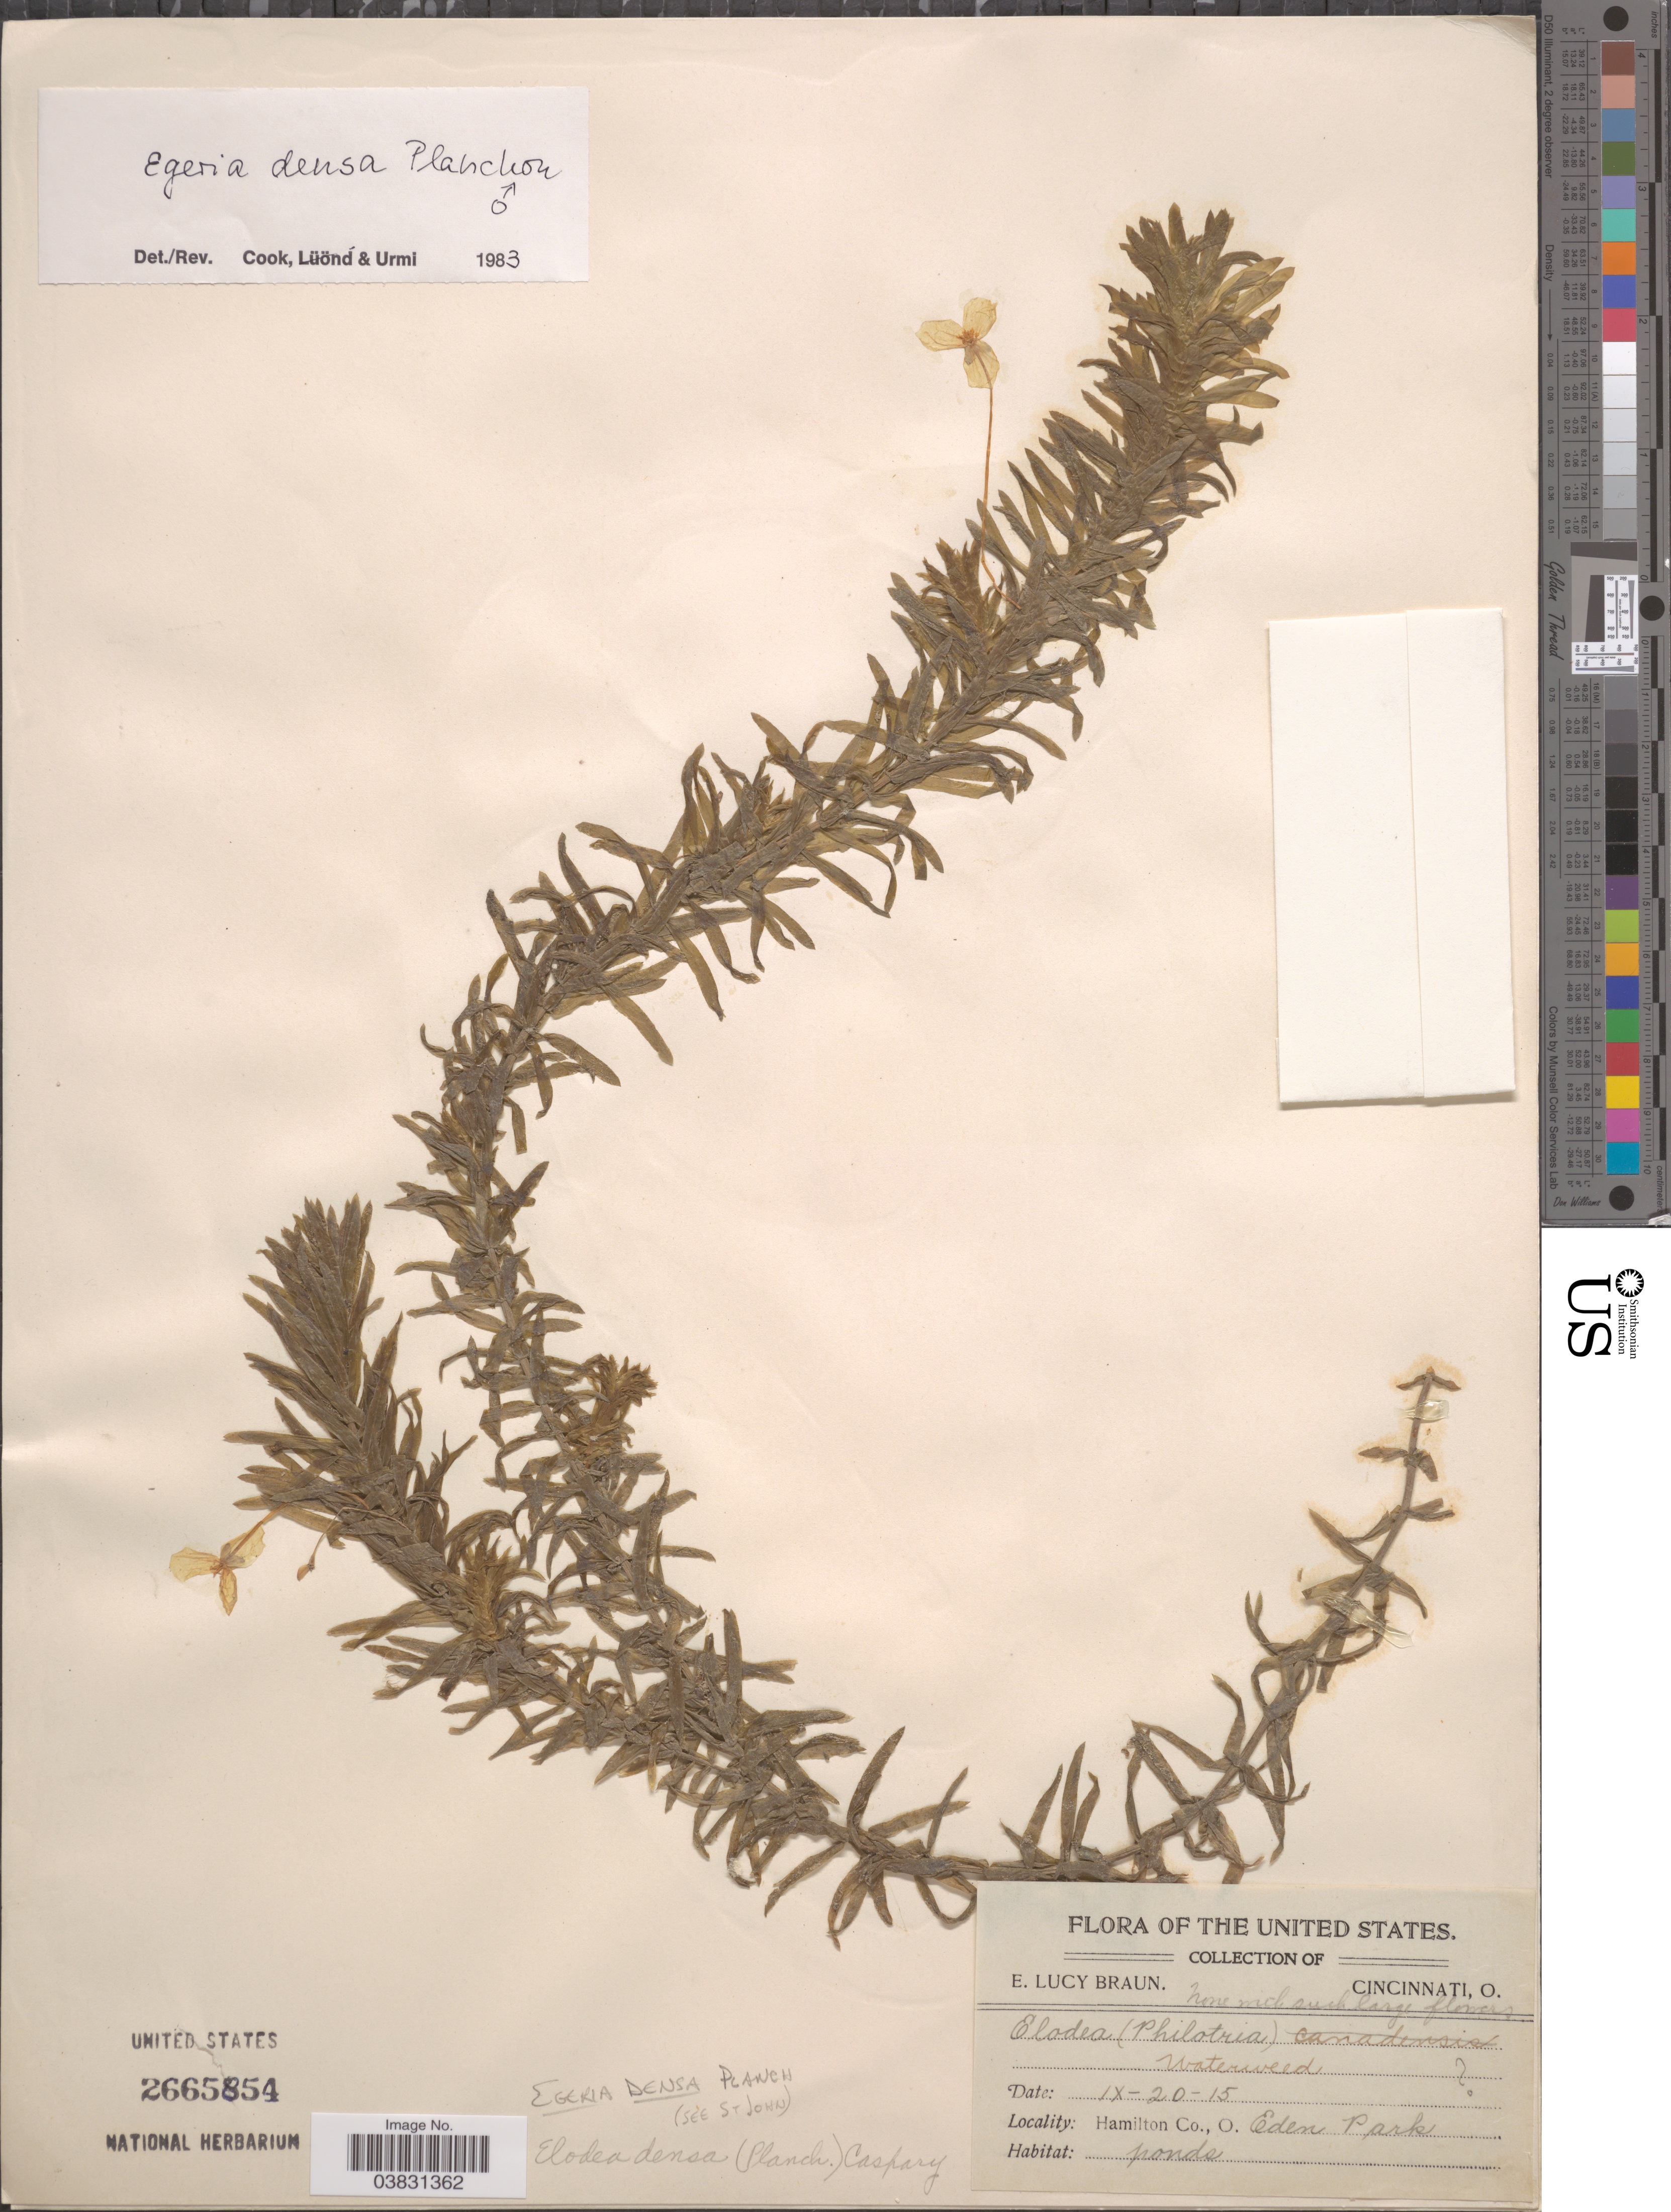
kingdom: Plantae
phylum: Tracheophyta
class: Liliopsida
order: Alismatales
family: Hydrocharitaceae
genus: Egeria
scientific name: Egeria densa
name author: Planch.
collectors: E. L. Braun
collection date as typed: Transcribed d/m/y: 20/9/15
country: United States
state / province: Ohio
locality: Hamilton Co. Eden Park. Ponds.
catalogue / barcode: US 2665854